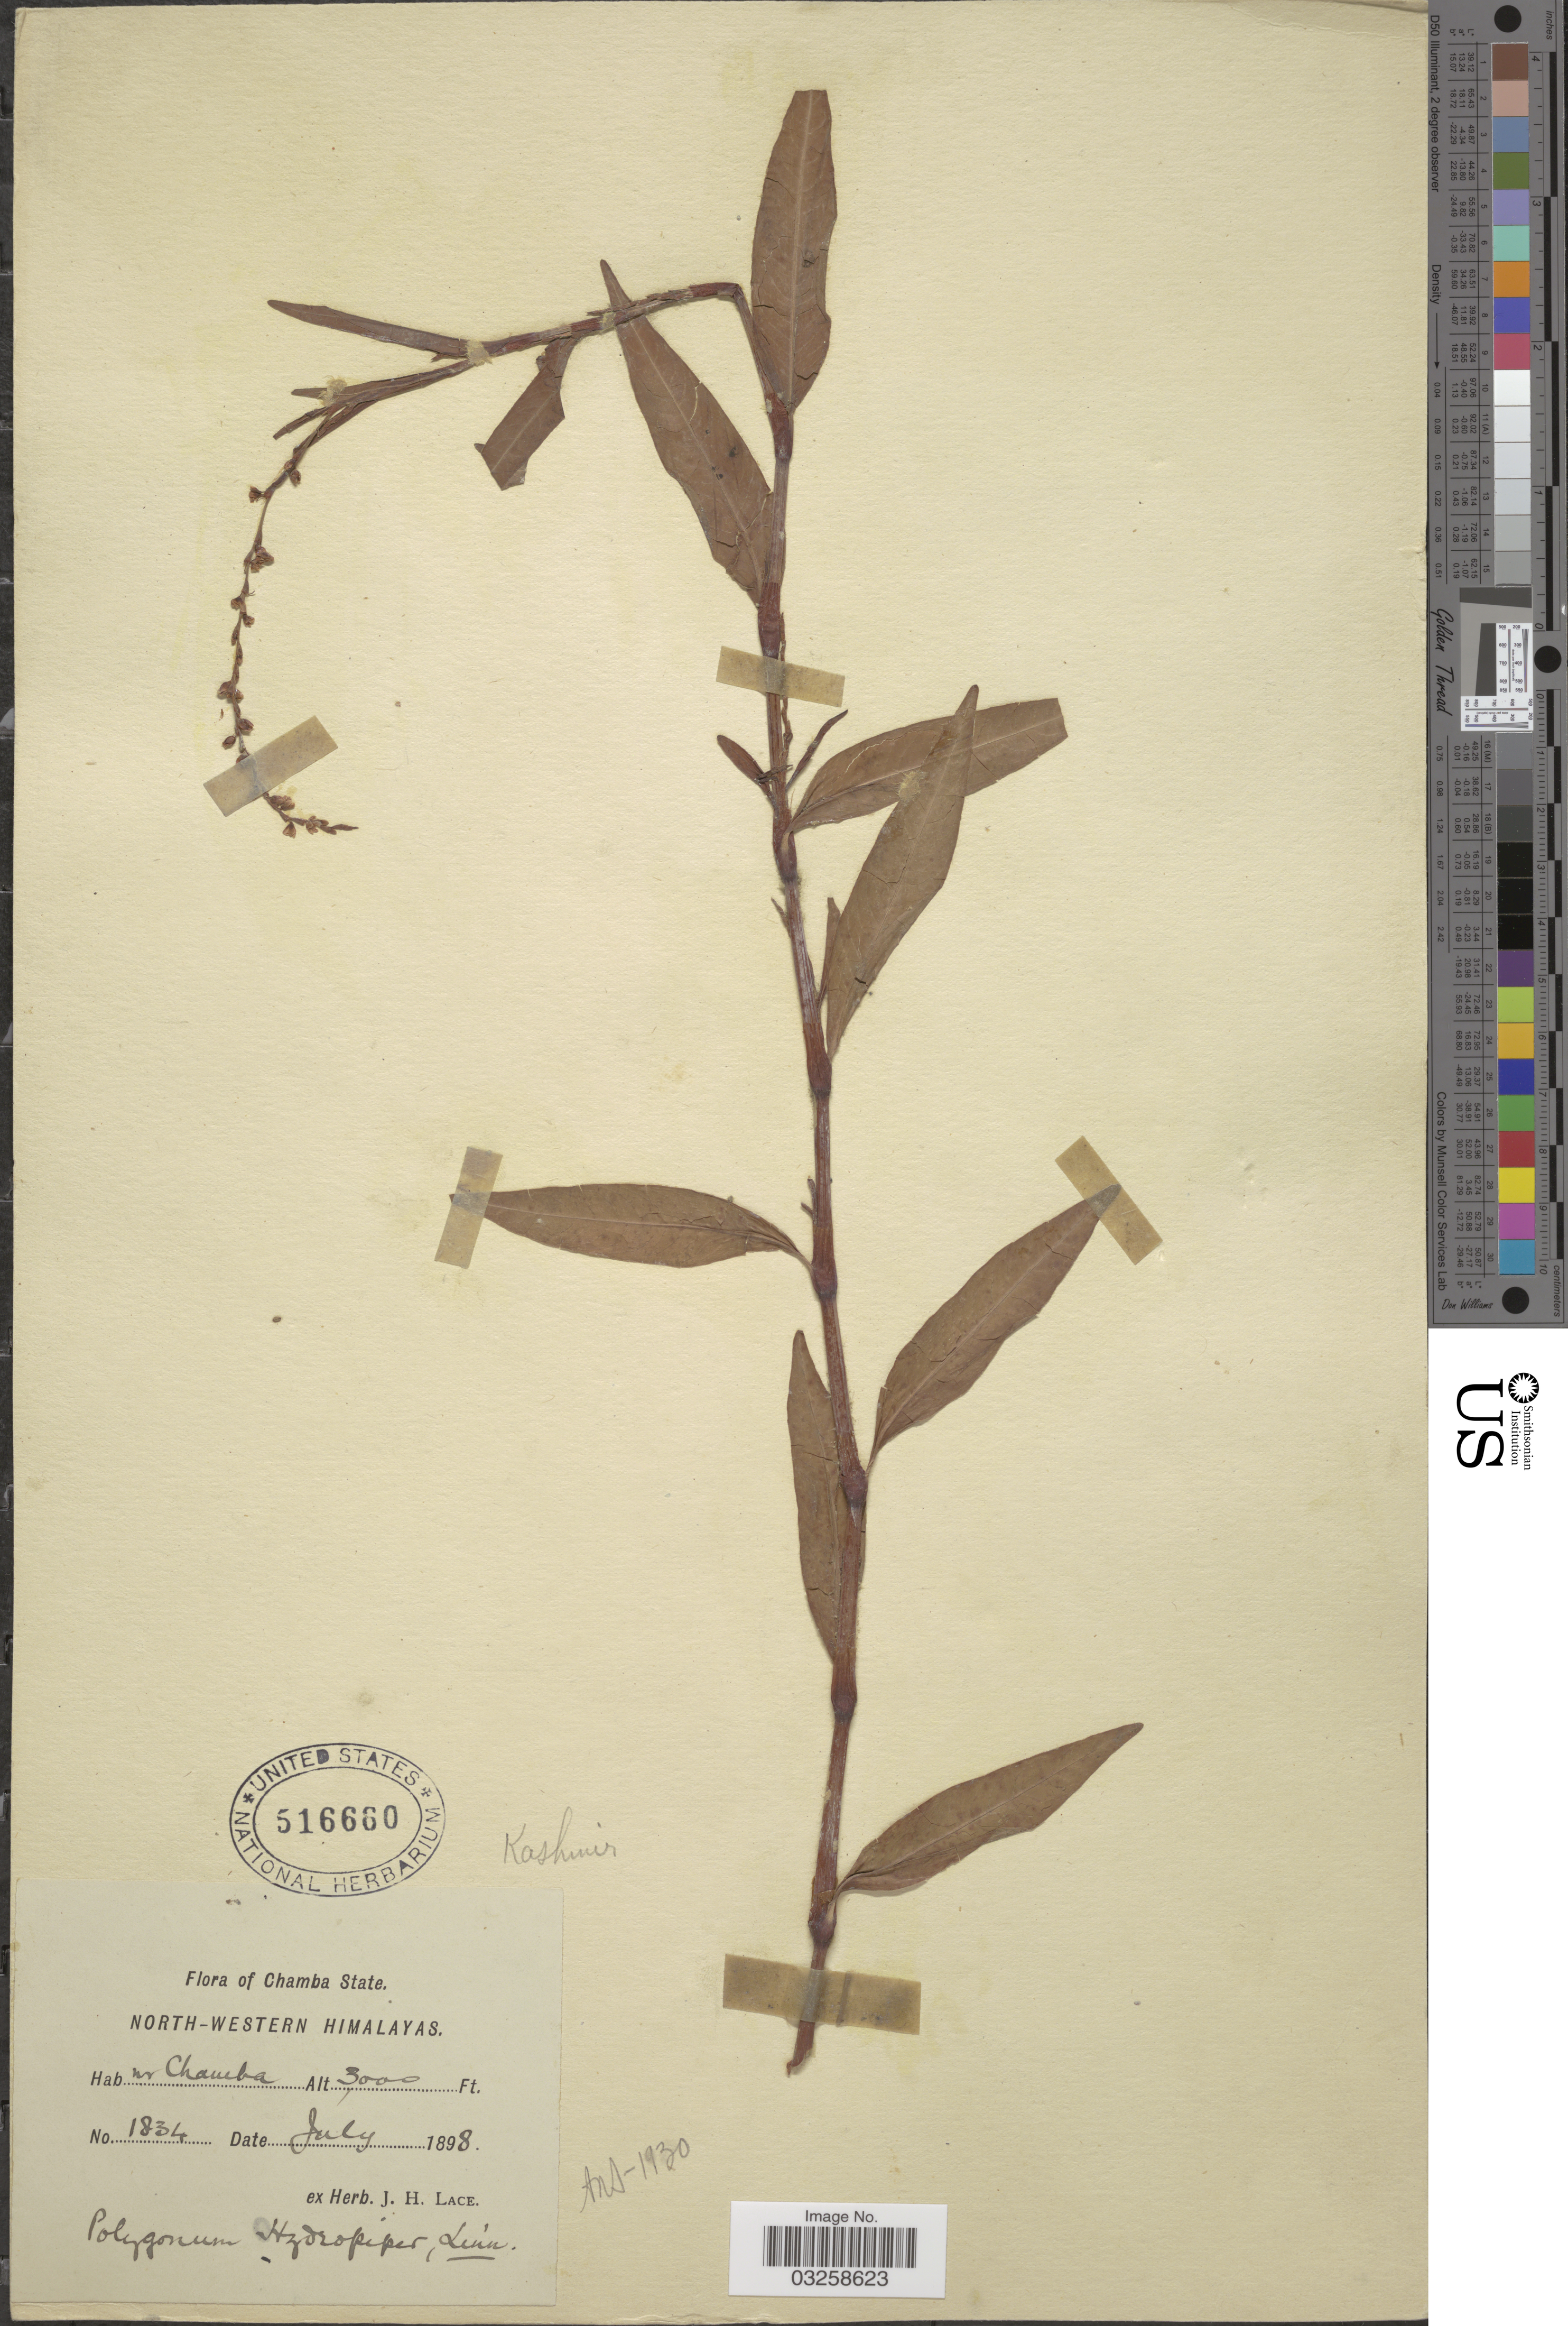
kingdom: Plantae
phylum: Tracheophyta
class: Magnoliopsida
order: Caryophyllales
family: Polygonaceae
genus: Polygonum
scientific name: Polygonum hydropiper var. hydropiper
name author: L.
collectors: Ex herb. J. H. Lace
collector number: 1834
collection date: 1898-07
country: India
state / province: Jammu and Kashmir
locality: Kashmir. Chamba State. North-Western Himalayas. Nr. Chamba.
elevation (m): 914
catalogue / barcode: US 516660